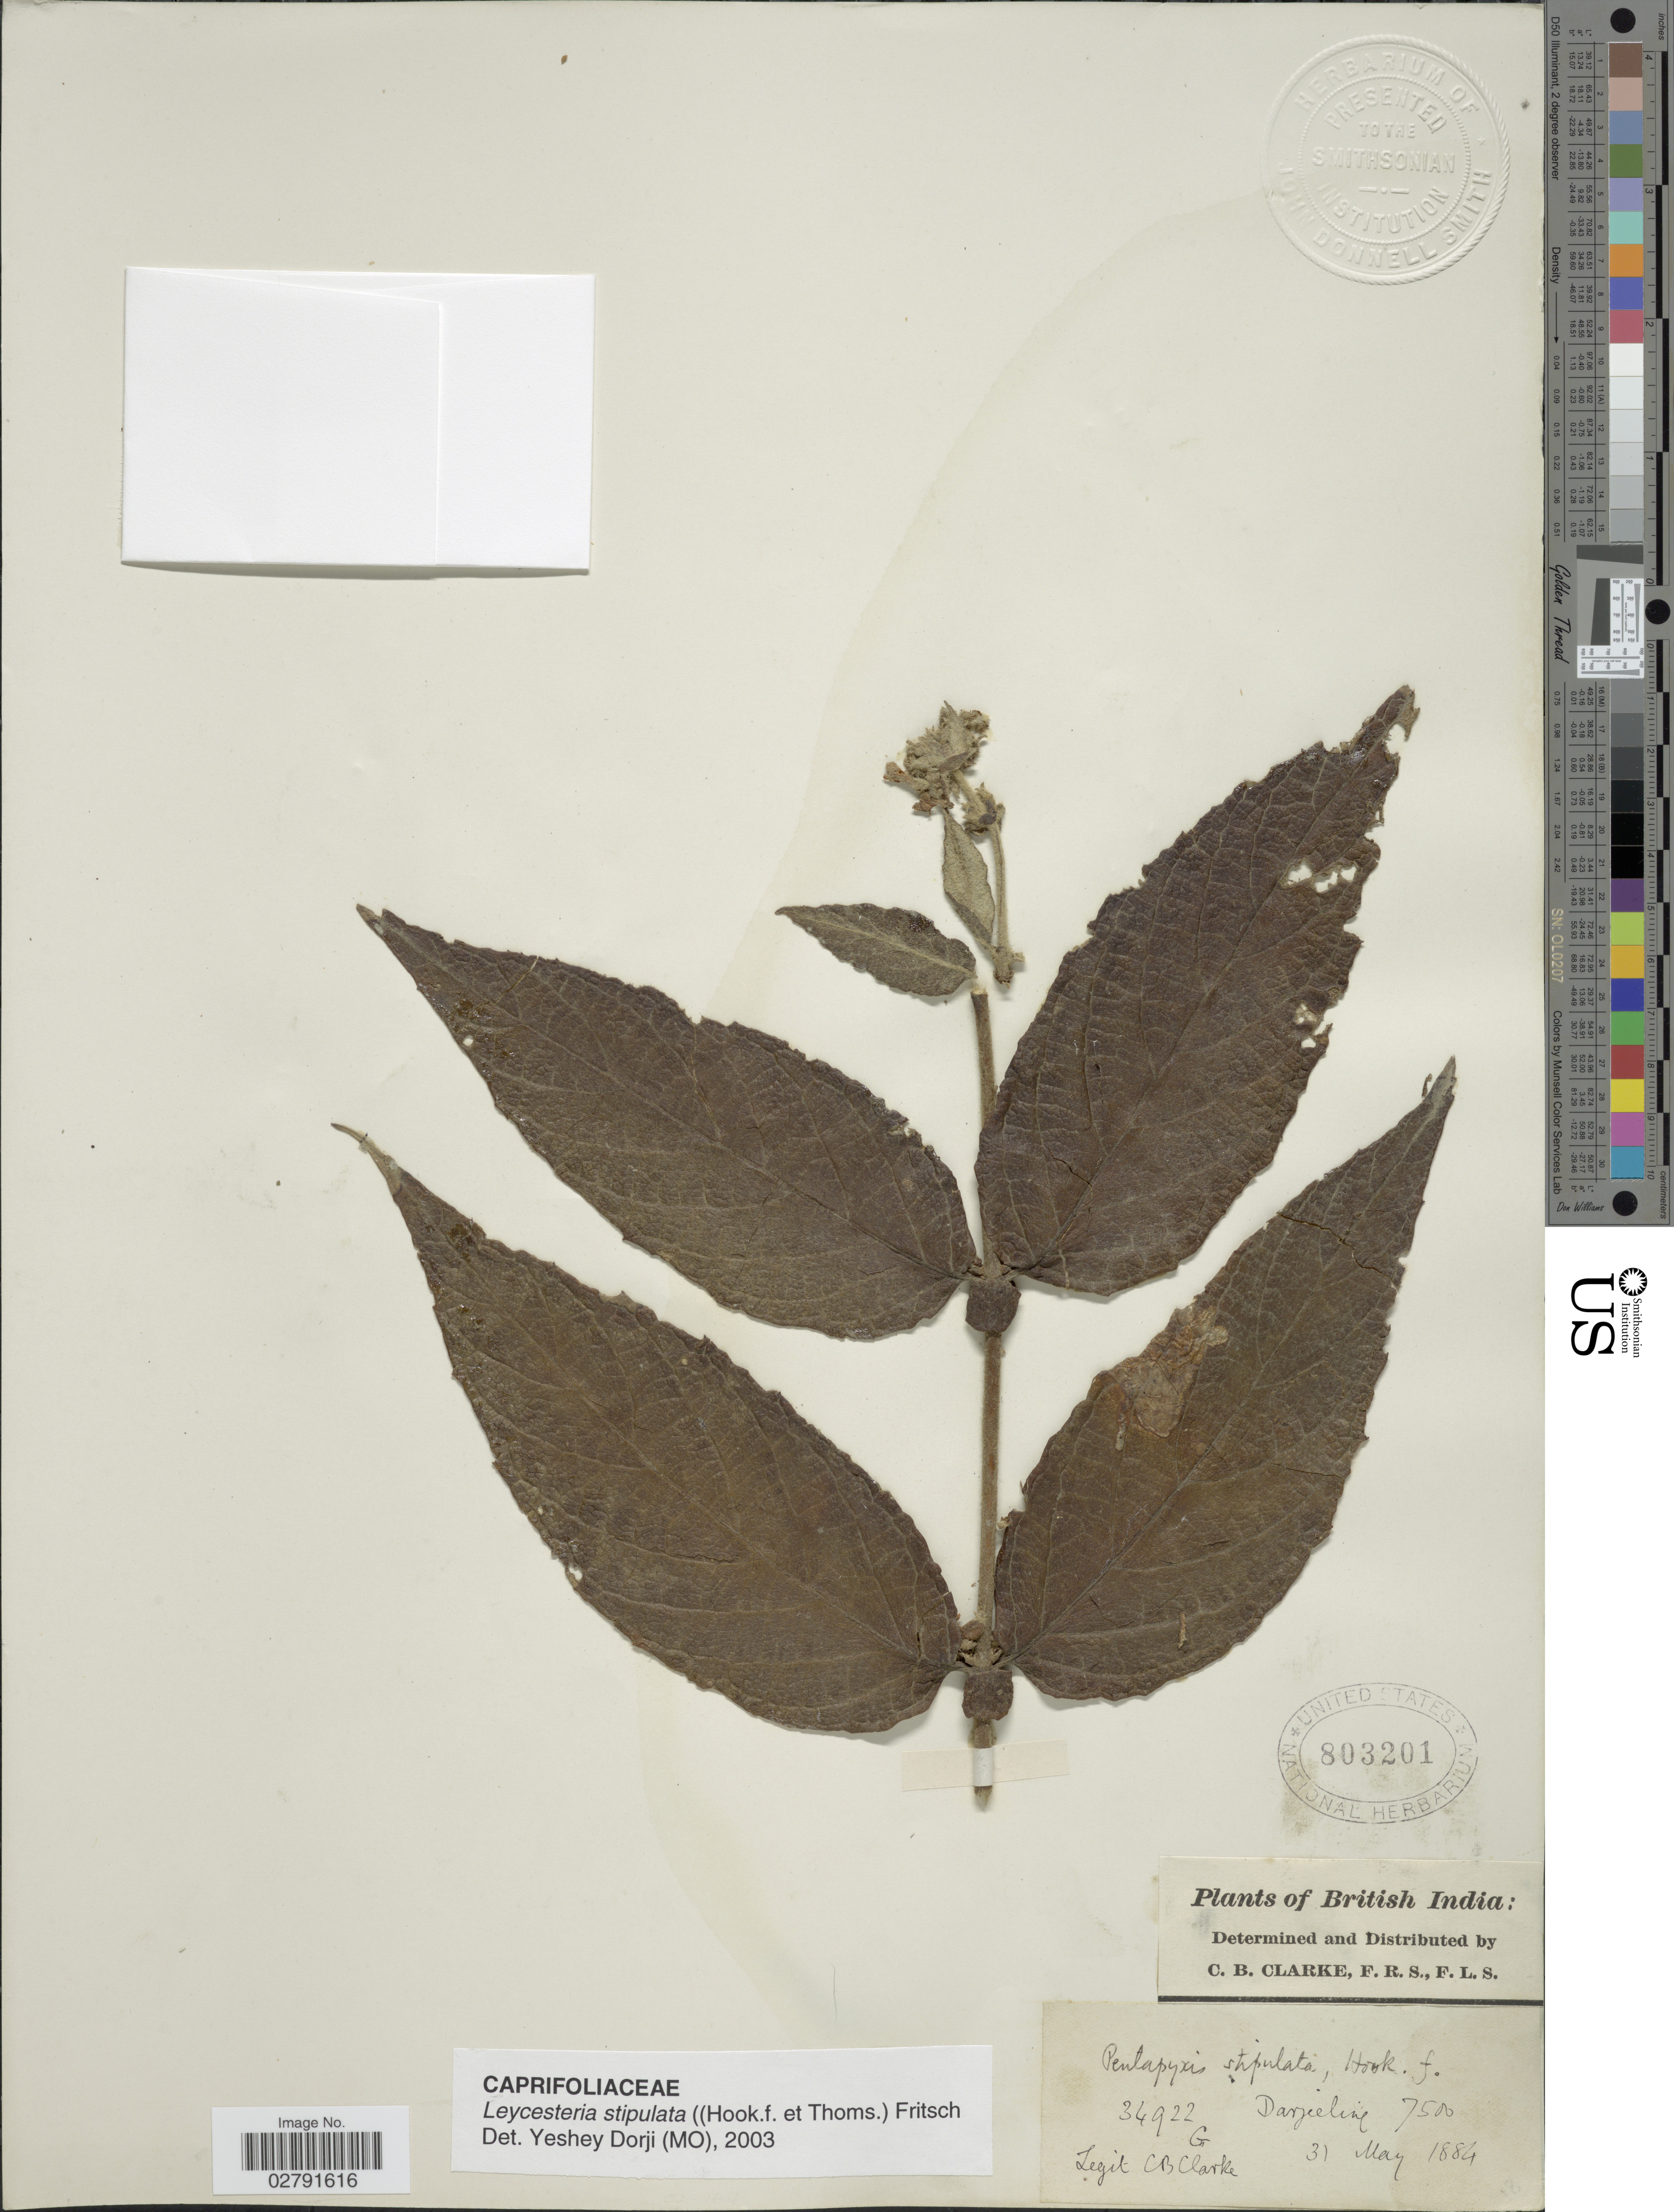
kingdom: Plantae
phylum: Tracheophyta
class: Magnoliopsida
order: Dipsacales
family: Caprifoliaceae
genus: Leycesteria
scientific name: Leycesteria stipulata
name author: (Hook. f. & Thomson) Fritsch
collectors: C. B. Clarke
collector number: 34922G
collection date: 1884-05-31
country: India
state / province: West Bengal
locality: British India, Darjeeling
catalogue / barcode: US 803201